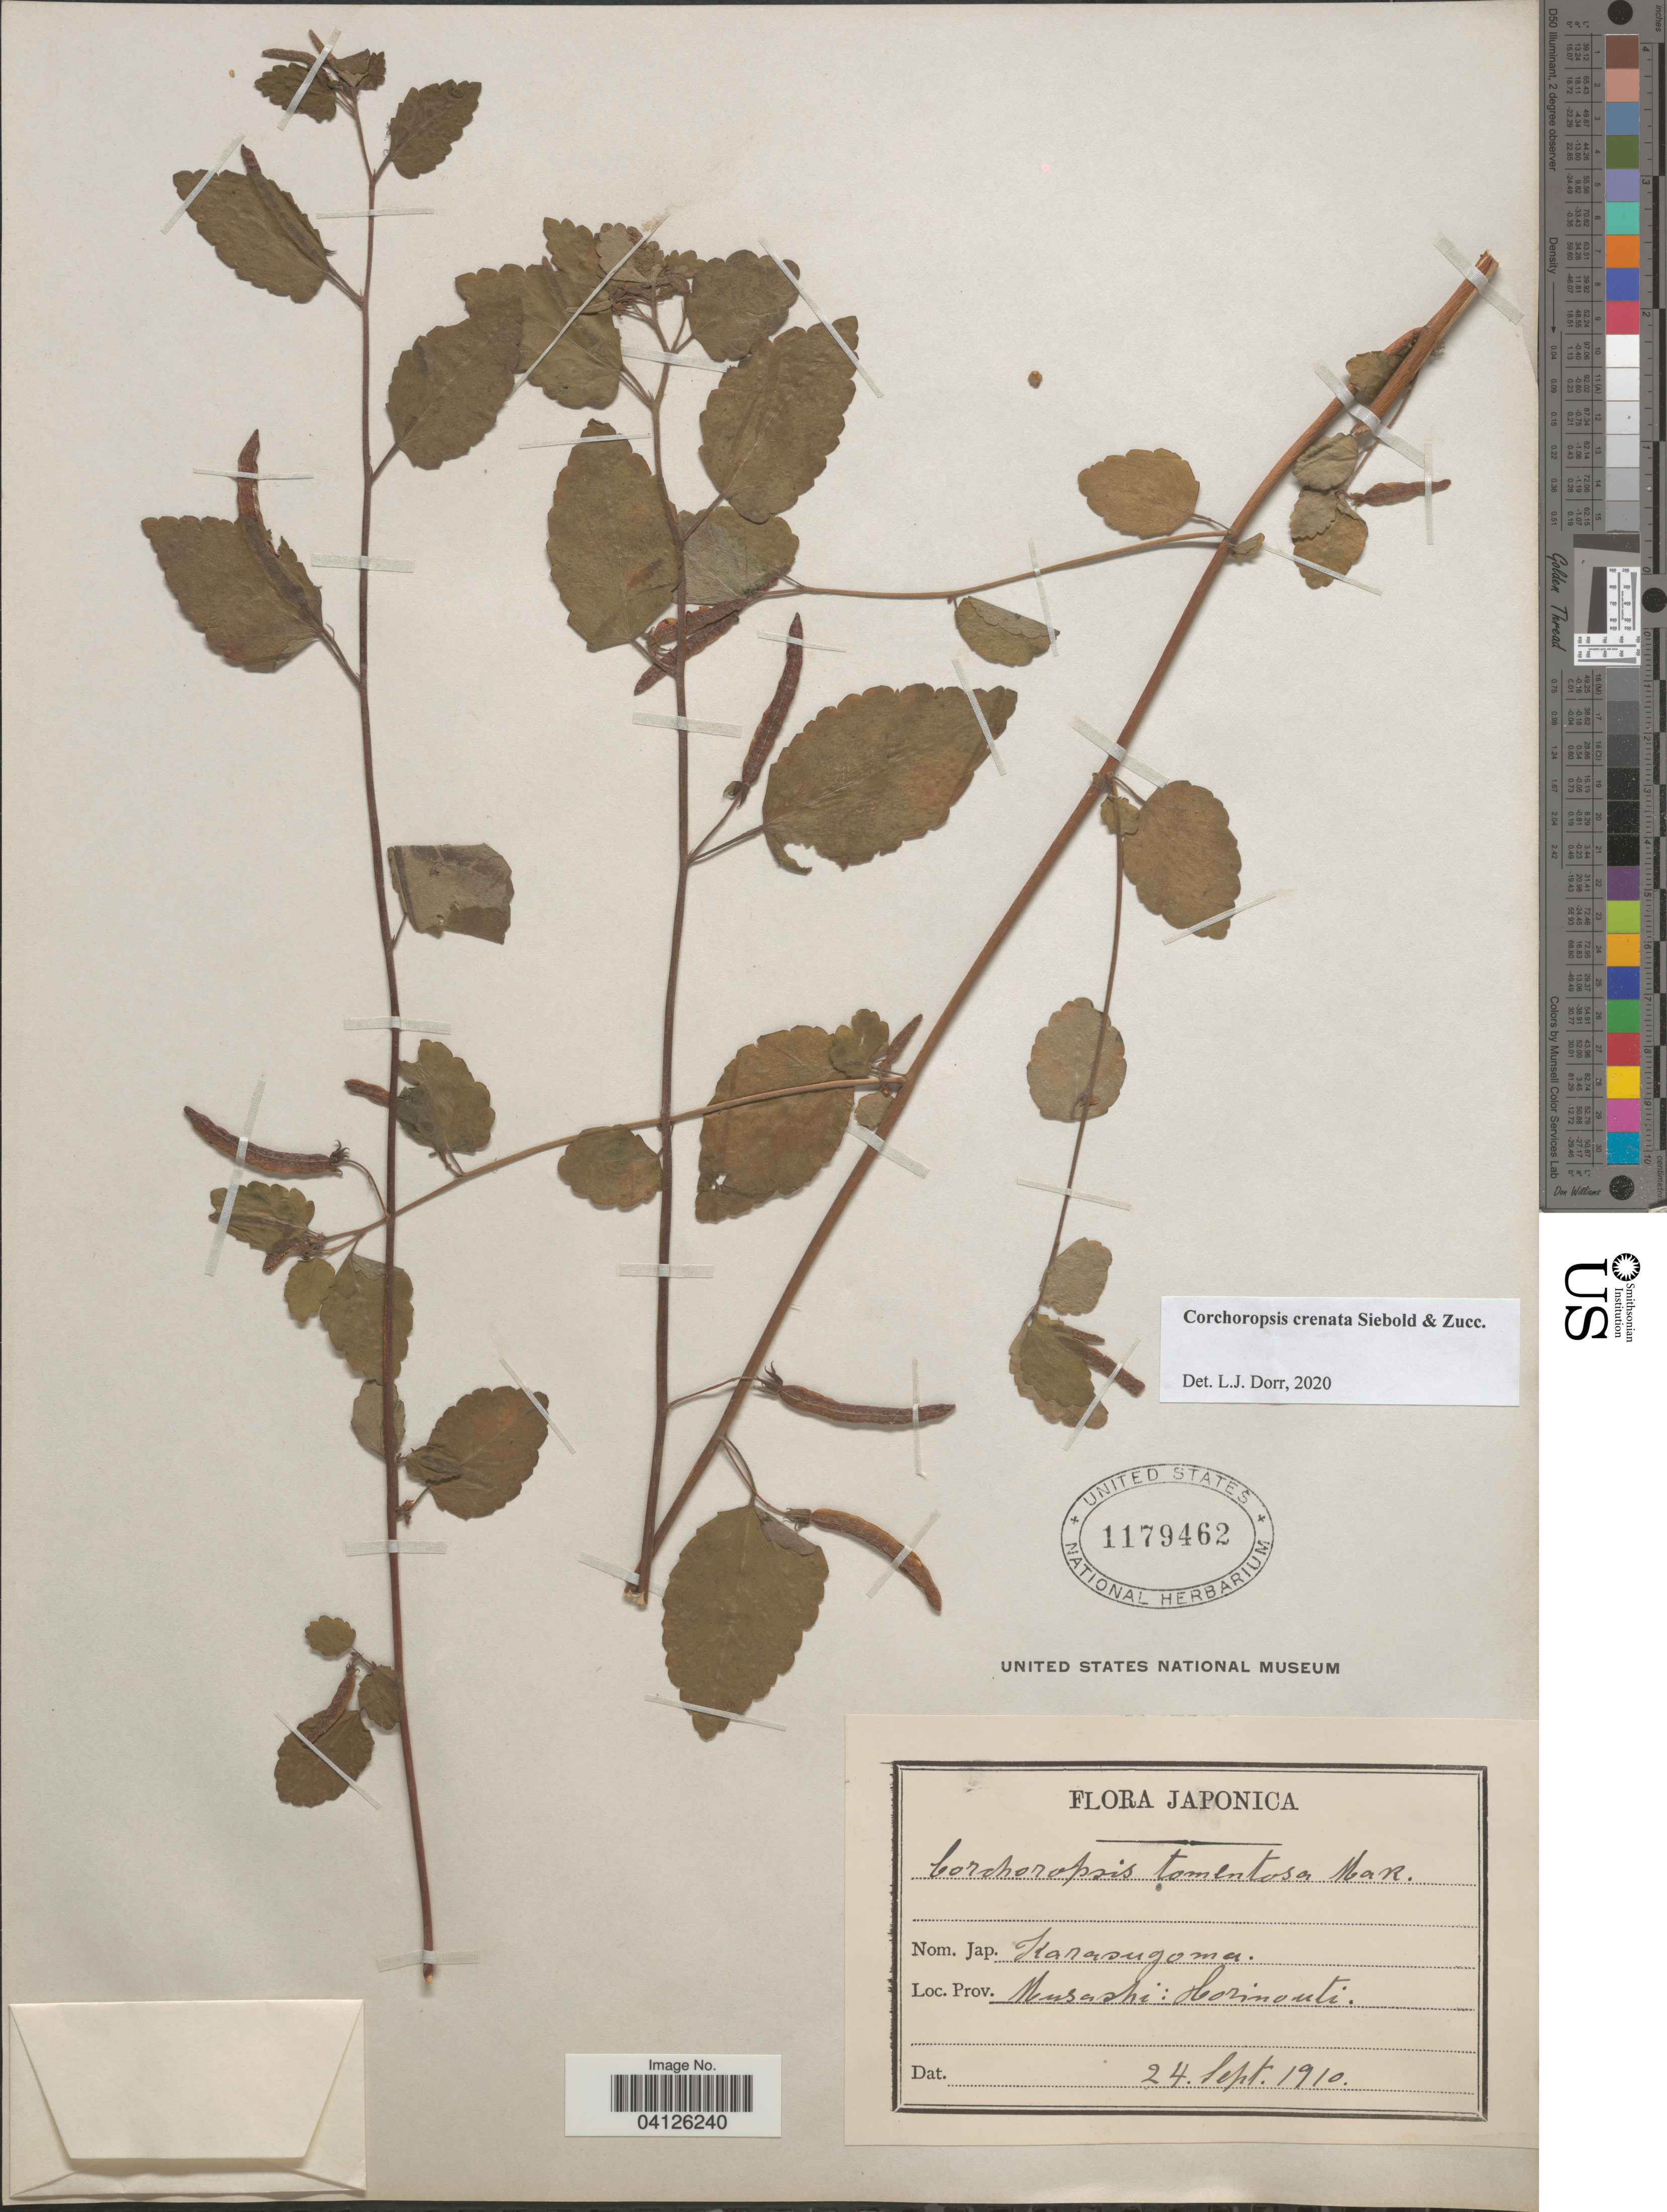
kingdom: Plantae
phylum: Tracheophyta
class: Magnoliopsida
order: Malvales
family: Malvaceae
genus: Corchoropsis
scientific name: Corchoropsis crenata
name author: Siebold & Zucc.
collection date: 1910-09-24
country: Japan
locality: Japonica. Musashi: Horinouti.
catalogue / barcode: US 1179462